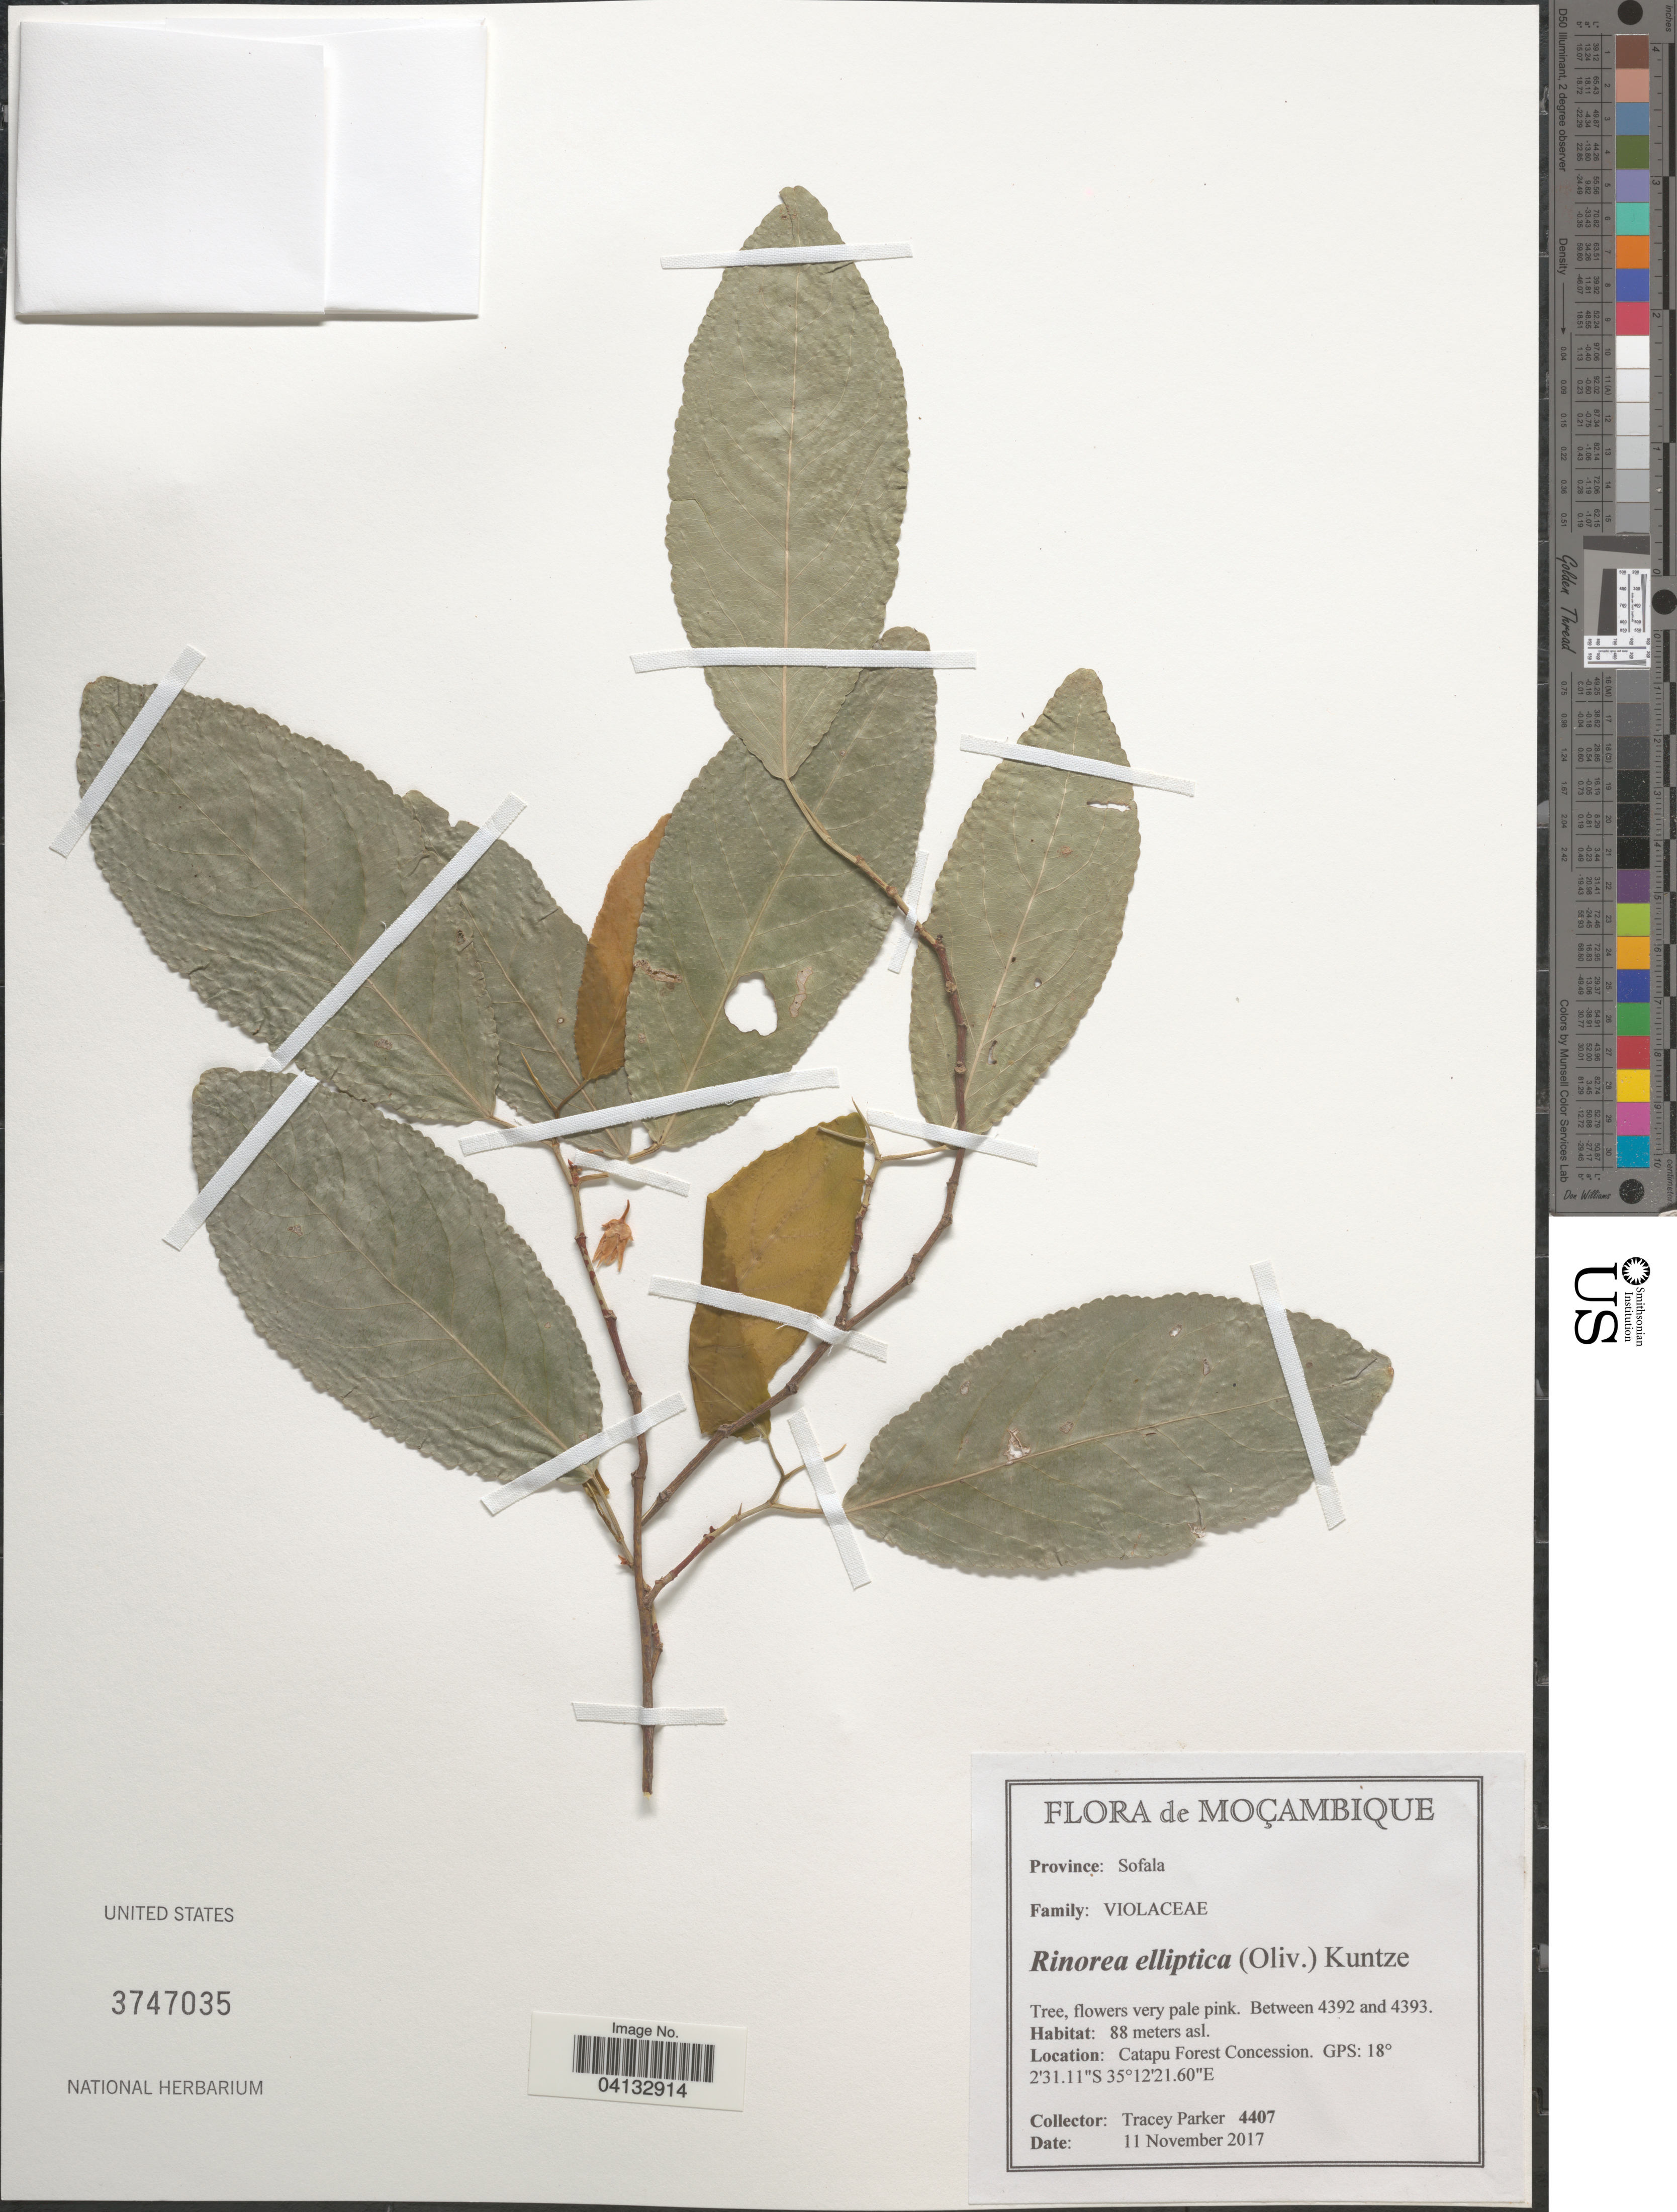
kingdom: Plantae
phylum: Tracheophyta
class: Magnoliopsida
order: Malpighiales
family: Violaceae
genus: Rinorea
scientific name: Rinorea elliptica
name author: (Oliv.) Kuntze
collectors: T. Parker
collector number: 4407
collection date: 2017-11-11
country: Mozambique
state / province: Sofala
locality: Between 4392 and 4393. Catapu Forest Concession.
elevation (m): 88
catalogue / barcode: US 3747035